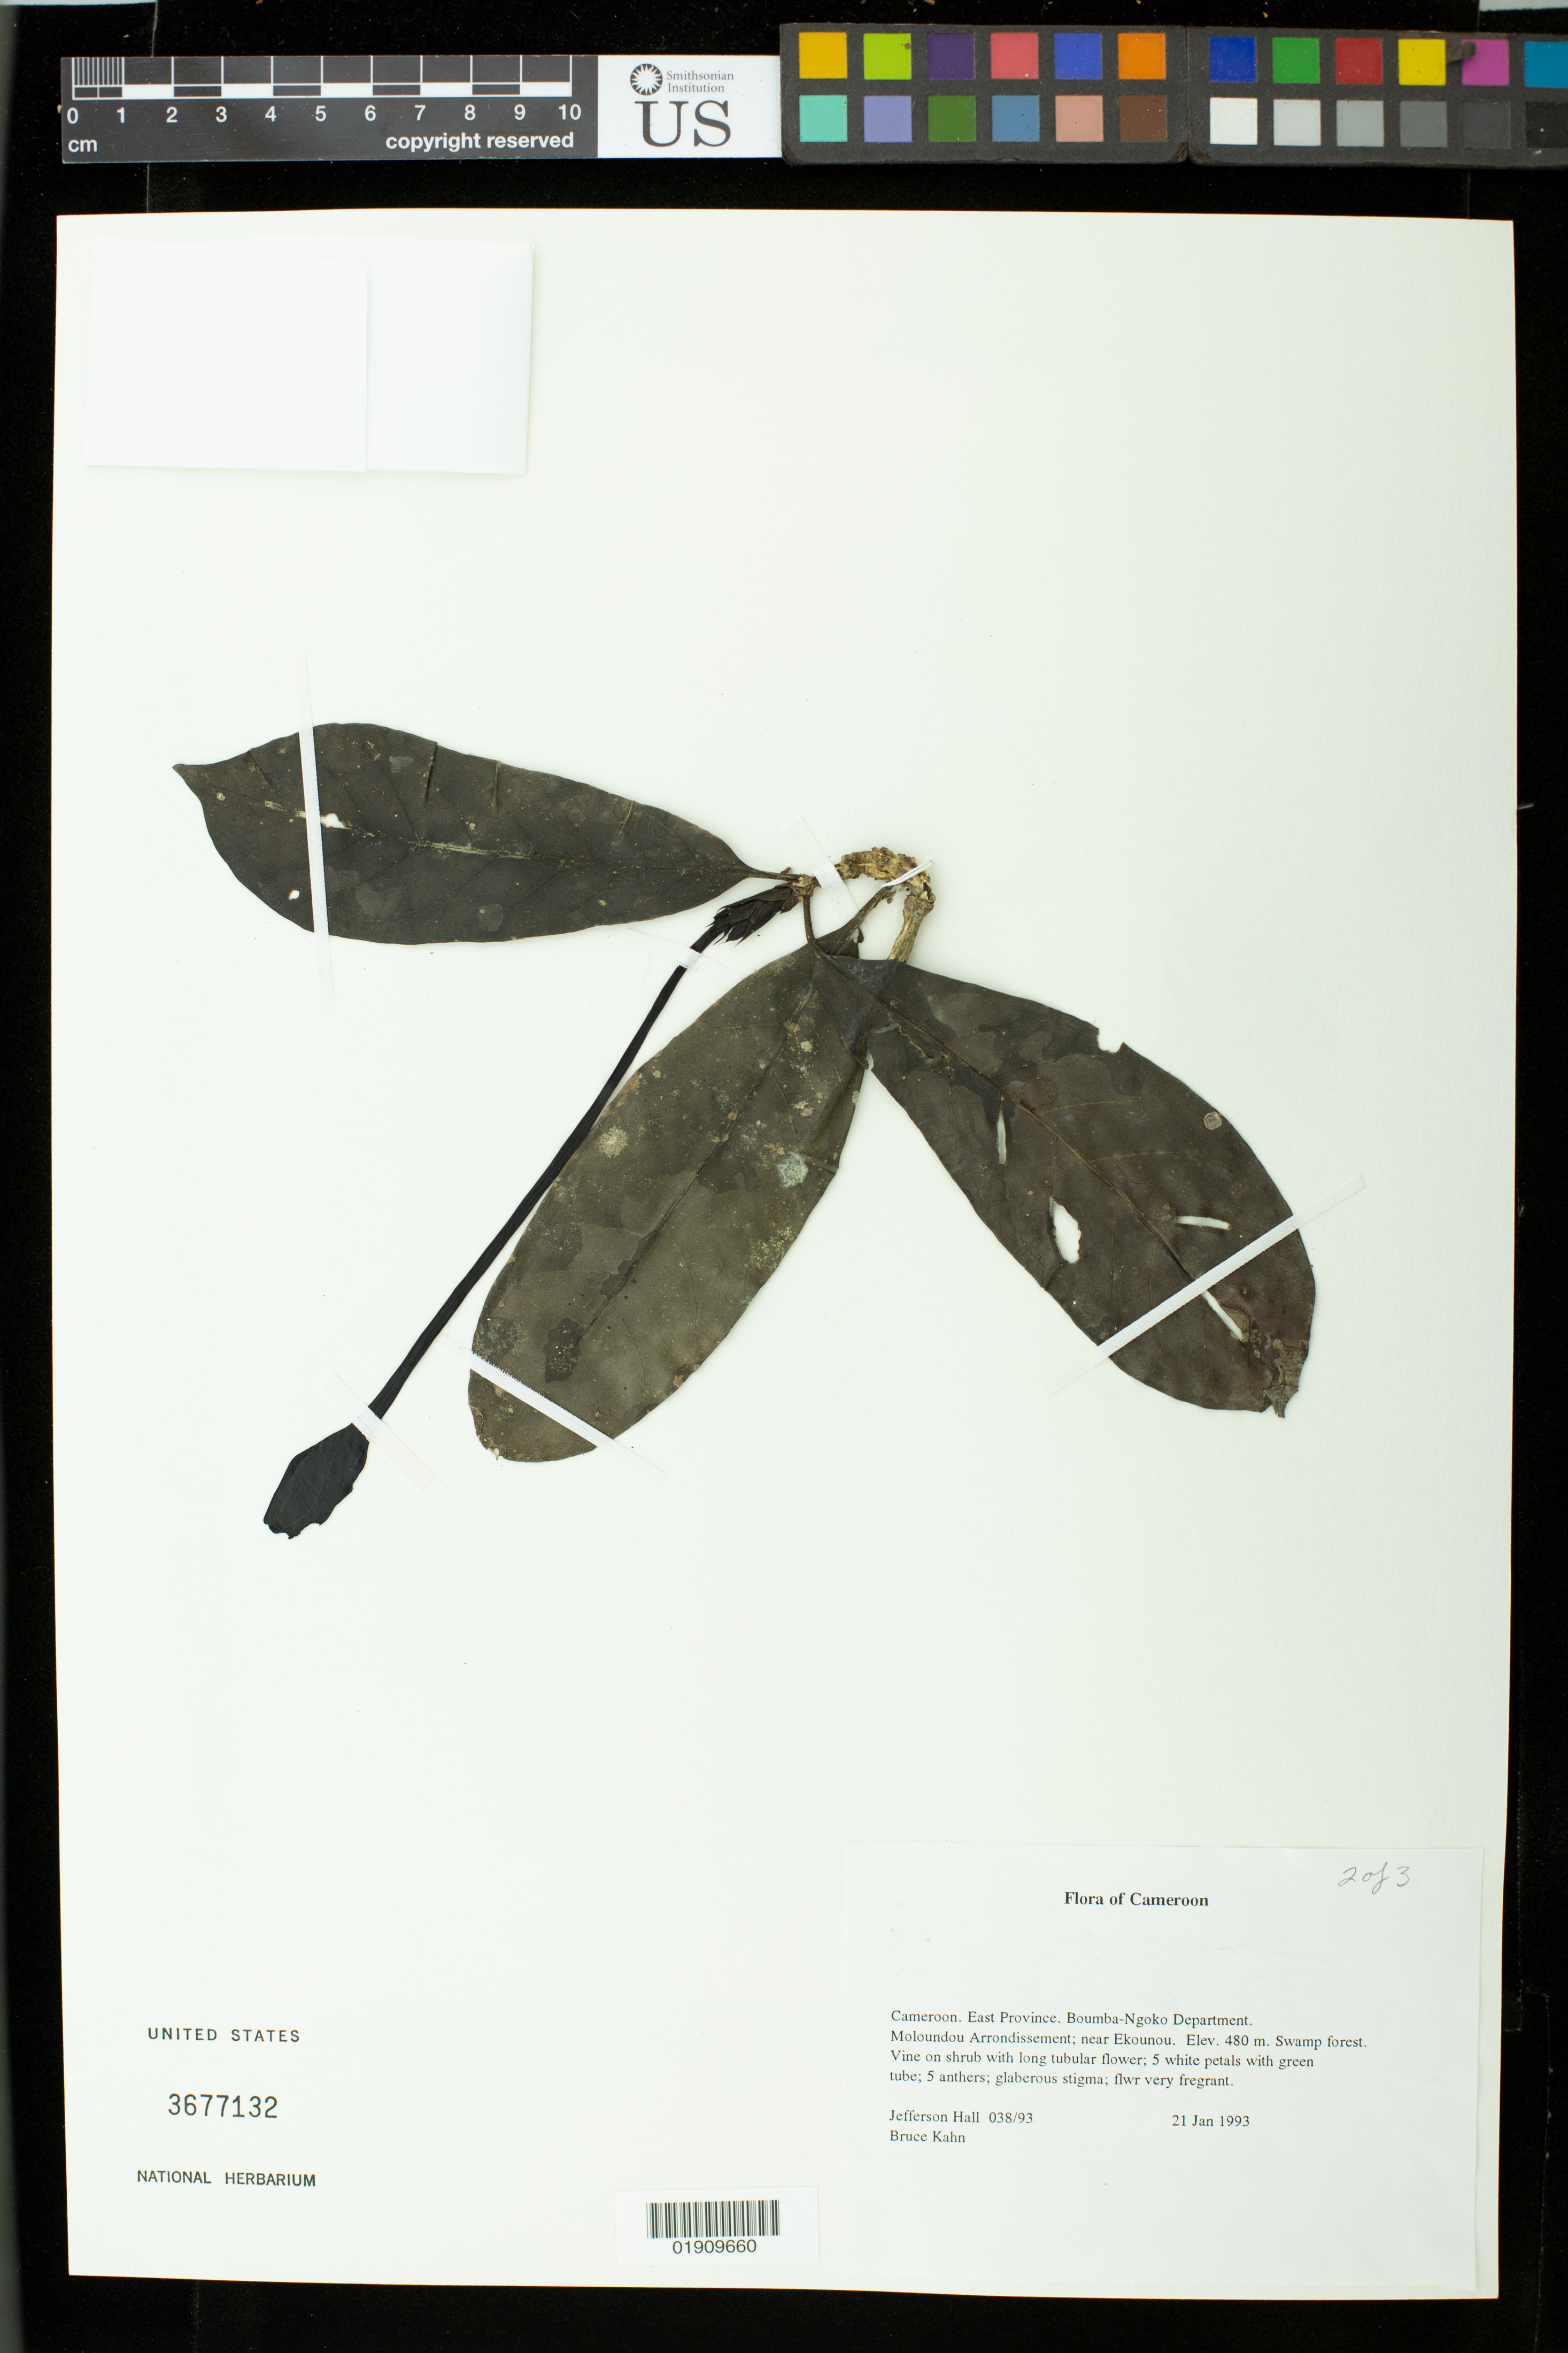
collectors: J. Hall & B. Kahn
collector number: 038/93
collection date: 1993-01-21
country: Cameroon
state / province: Est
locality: Boumba-Ngoko Department. Boumba-Ngoko Department. Moloundou Arroundissement; Ekounou,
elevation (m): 480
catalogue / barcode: US 3677132